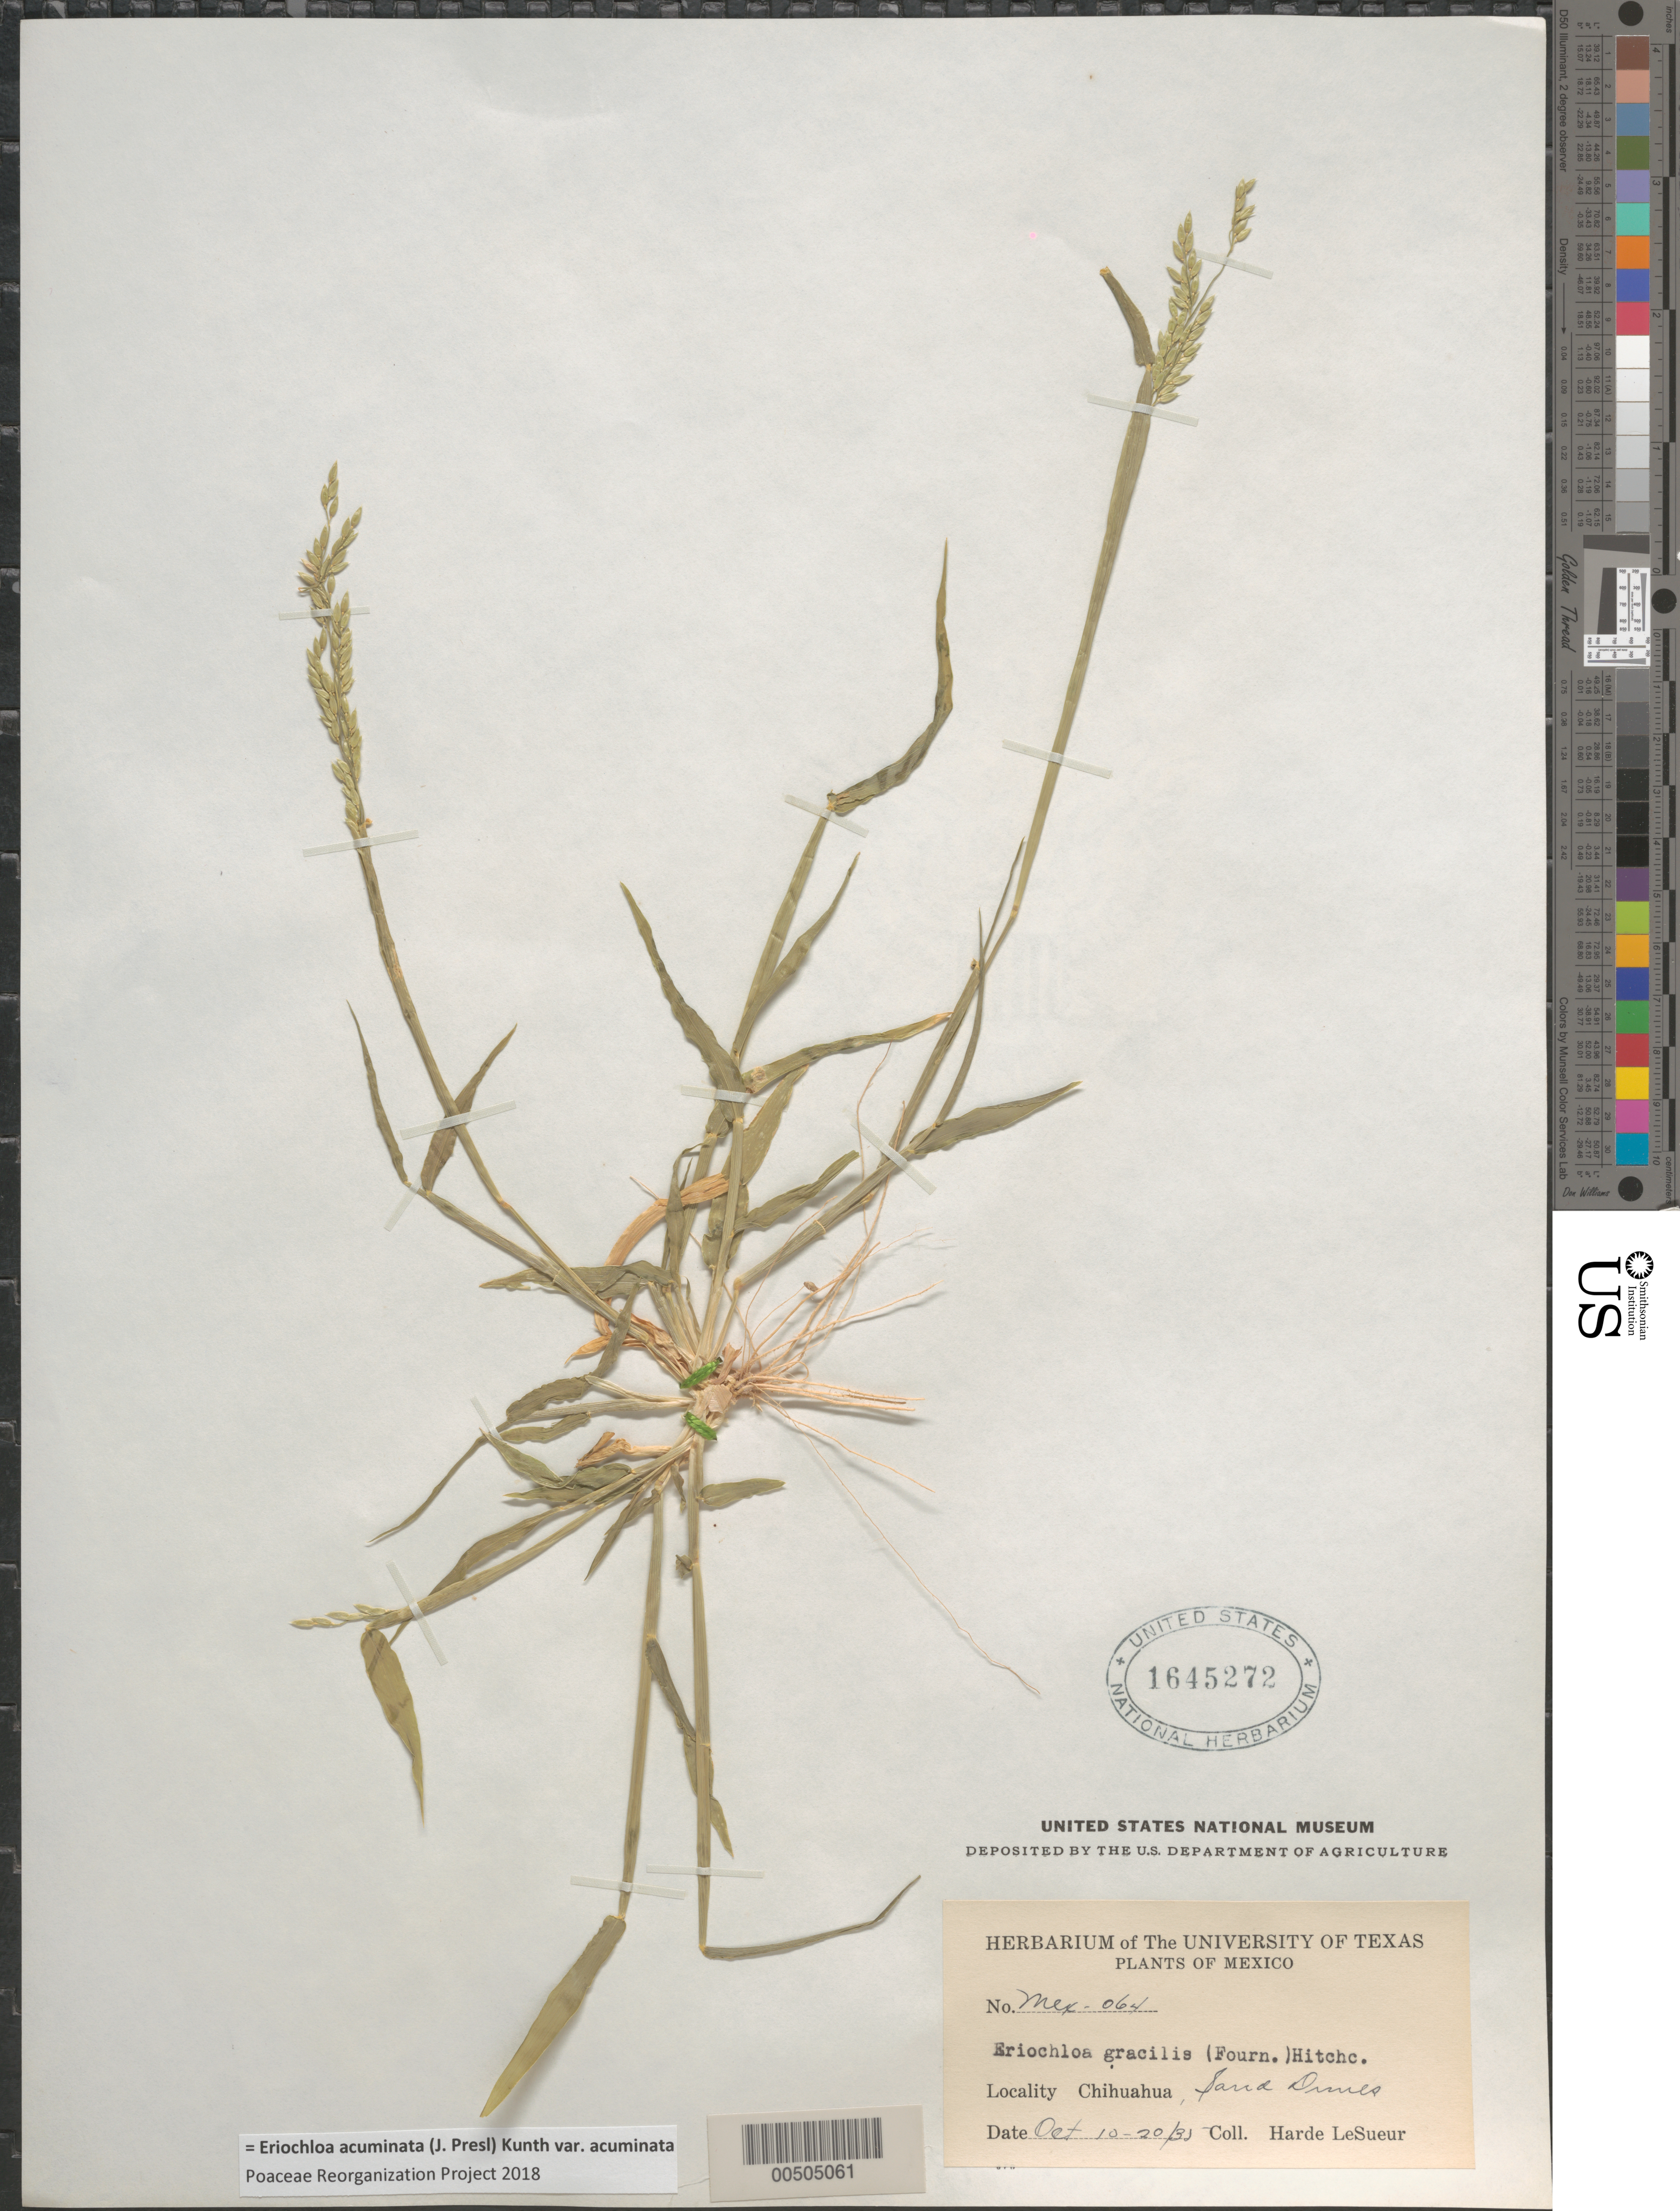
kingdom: Plantae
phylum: Tracheophyta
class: Liliopsida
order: Poales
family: Poaceae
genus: Eriochloa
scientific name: Eriochloa acuminata var. acuminata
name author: (J. Presl) Kunth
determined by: Poaceae Reorganization Project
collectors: D. H. LeSueur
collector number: Mex-064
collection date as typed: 10 Oct 1935 to 20 Oct 1935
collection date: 1935-10-10/1935-10-20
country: Mexico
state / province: Chihuahua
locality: Chihuahua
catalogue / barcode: US 1645272